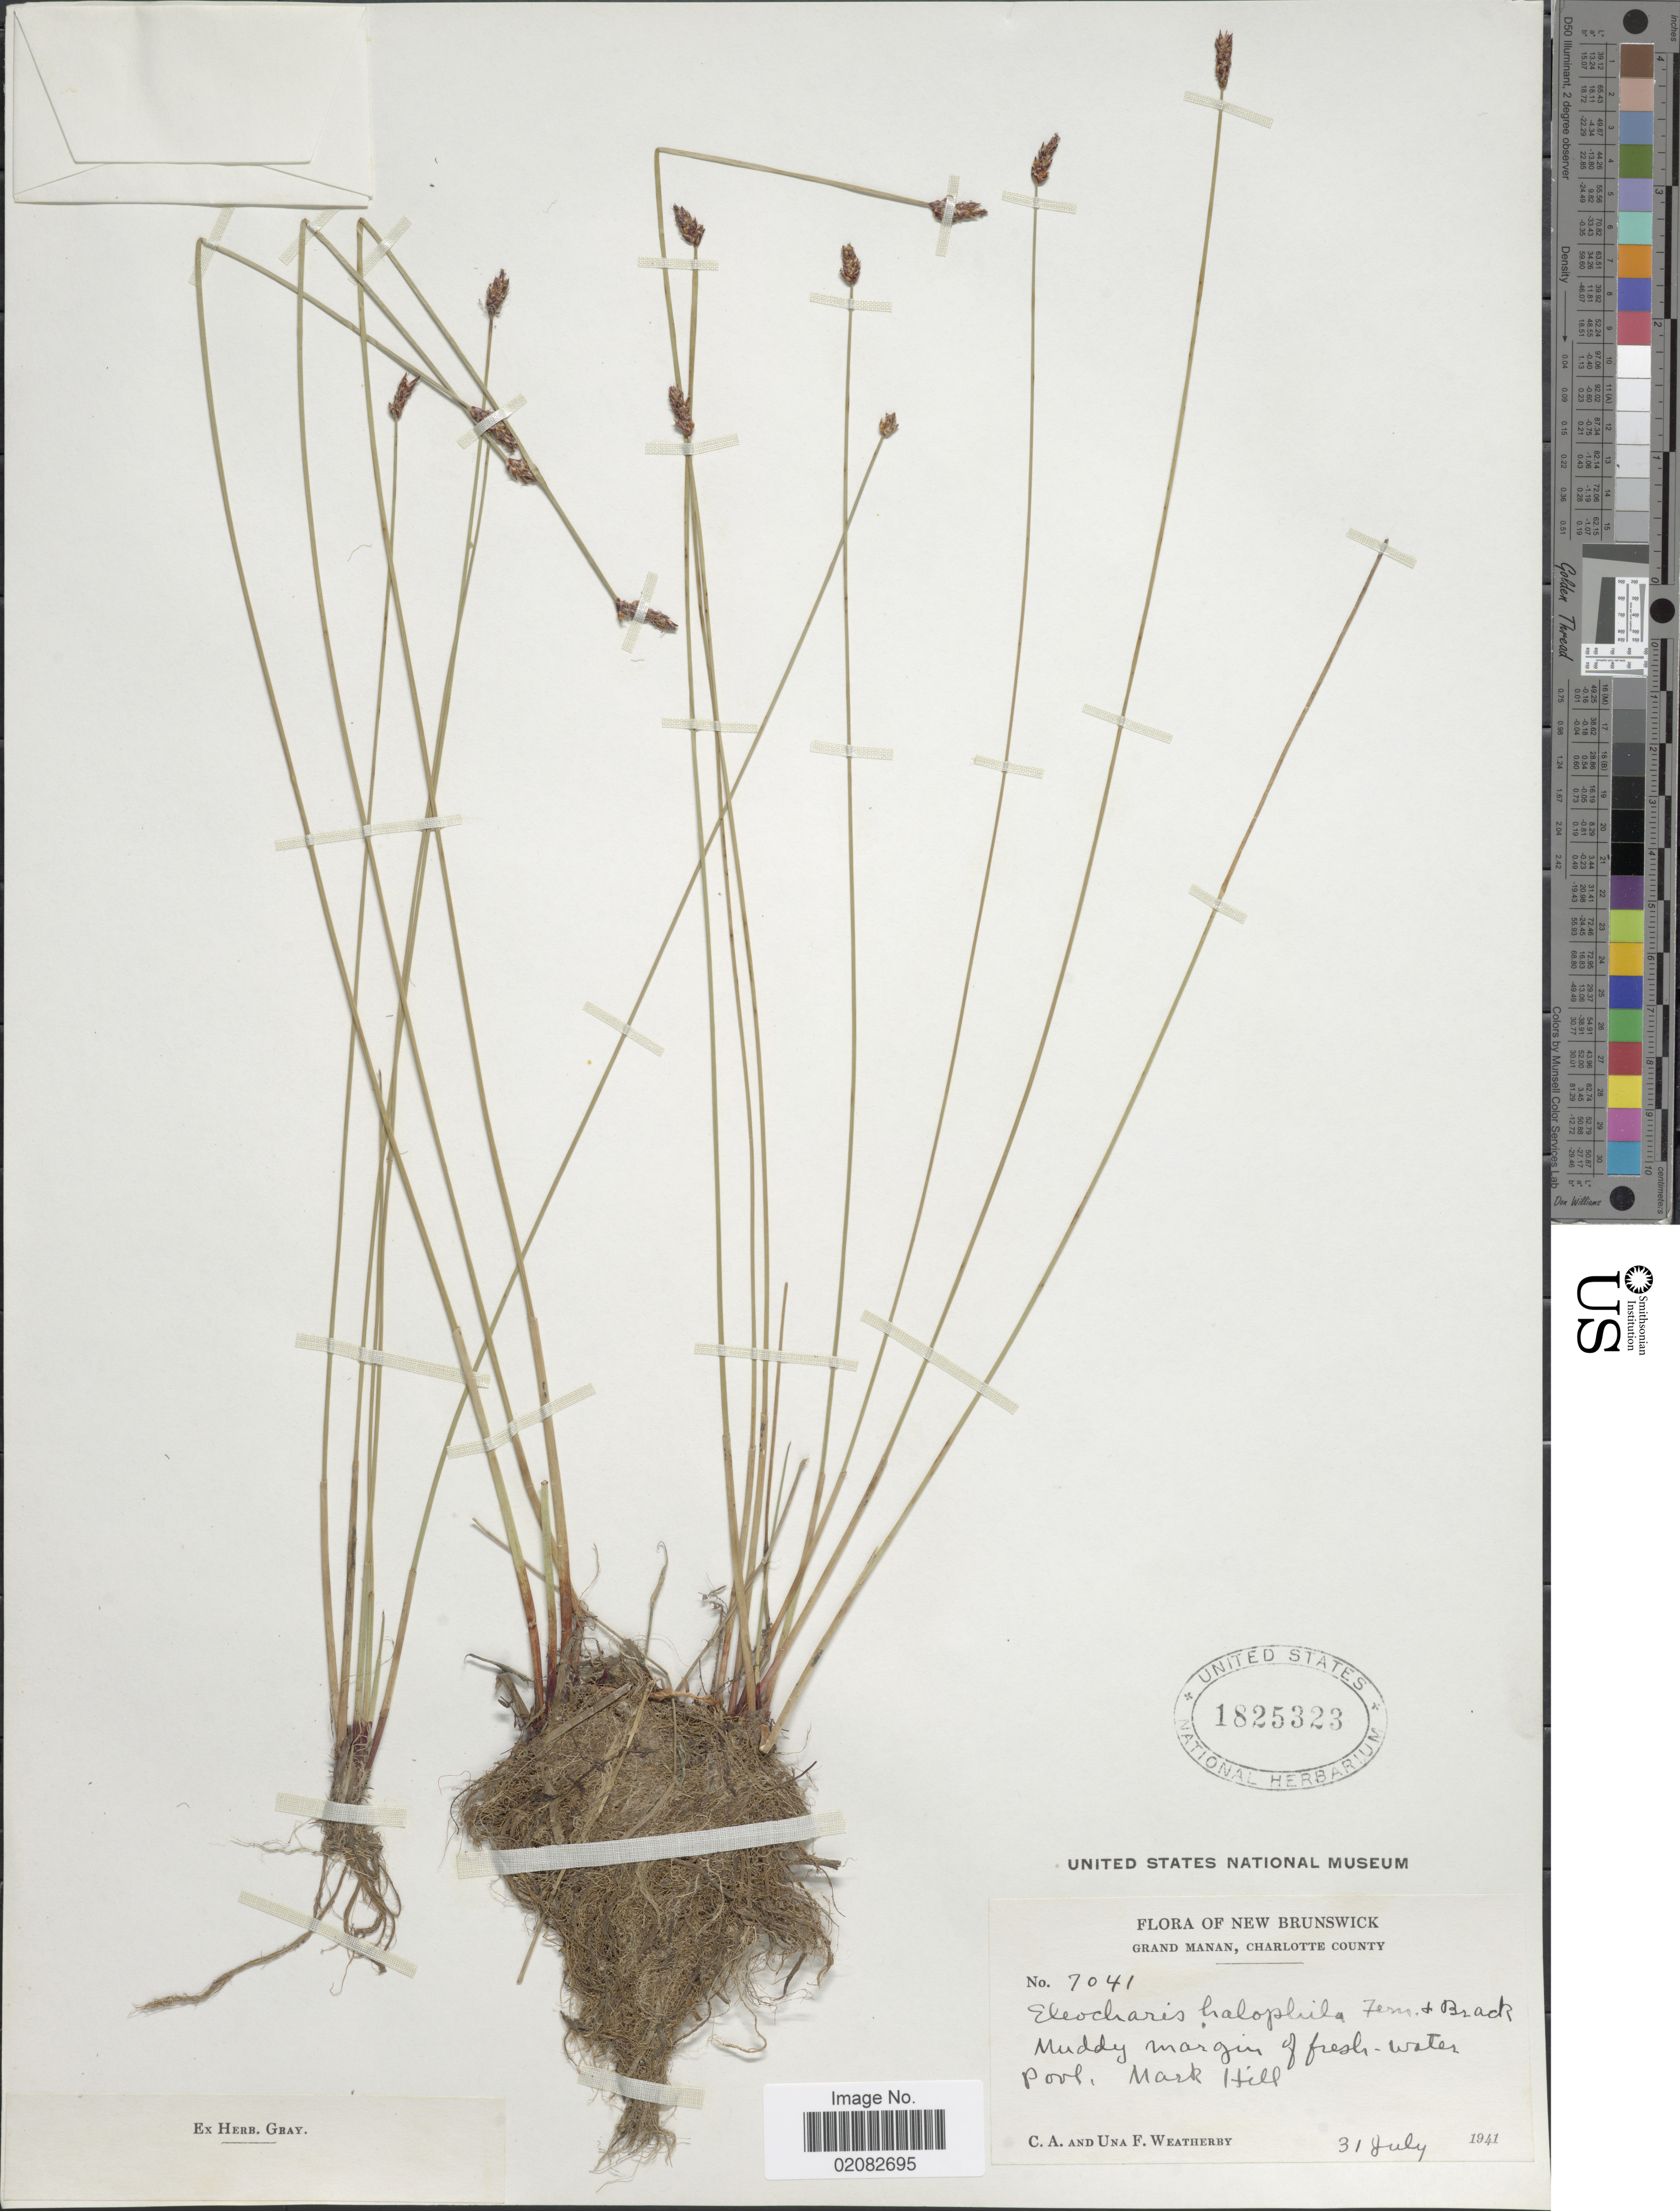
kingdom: Plantae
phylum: Tracheophyta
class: Liliopsida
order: Poales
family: Cyperaceae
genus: Eleocharis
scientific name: Eleocharis halophila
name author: (Fernald & Brackett) Fernald & Brackett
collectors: C. A. Weatherby & U. Weatherby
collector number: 7041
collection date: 1941-07-31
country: Canada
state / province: New Brunswick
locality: Grand Manan, Charlotte County, Mark Hill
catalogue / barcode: US 1825323